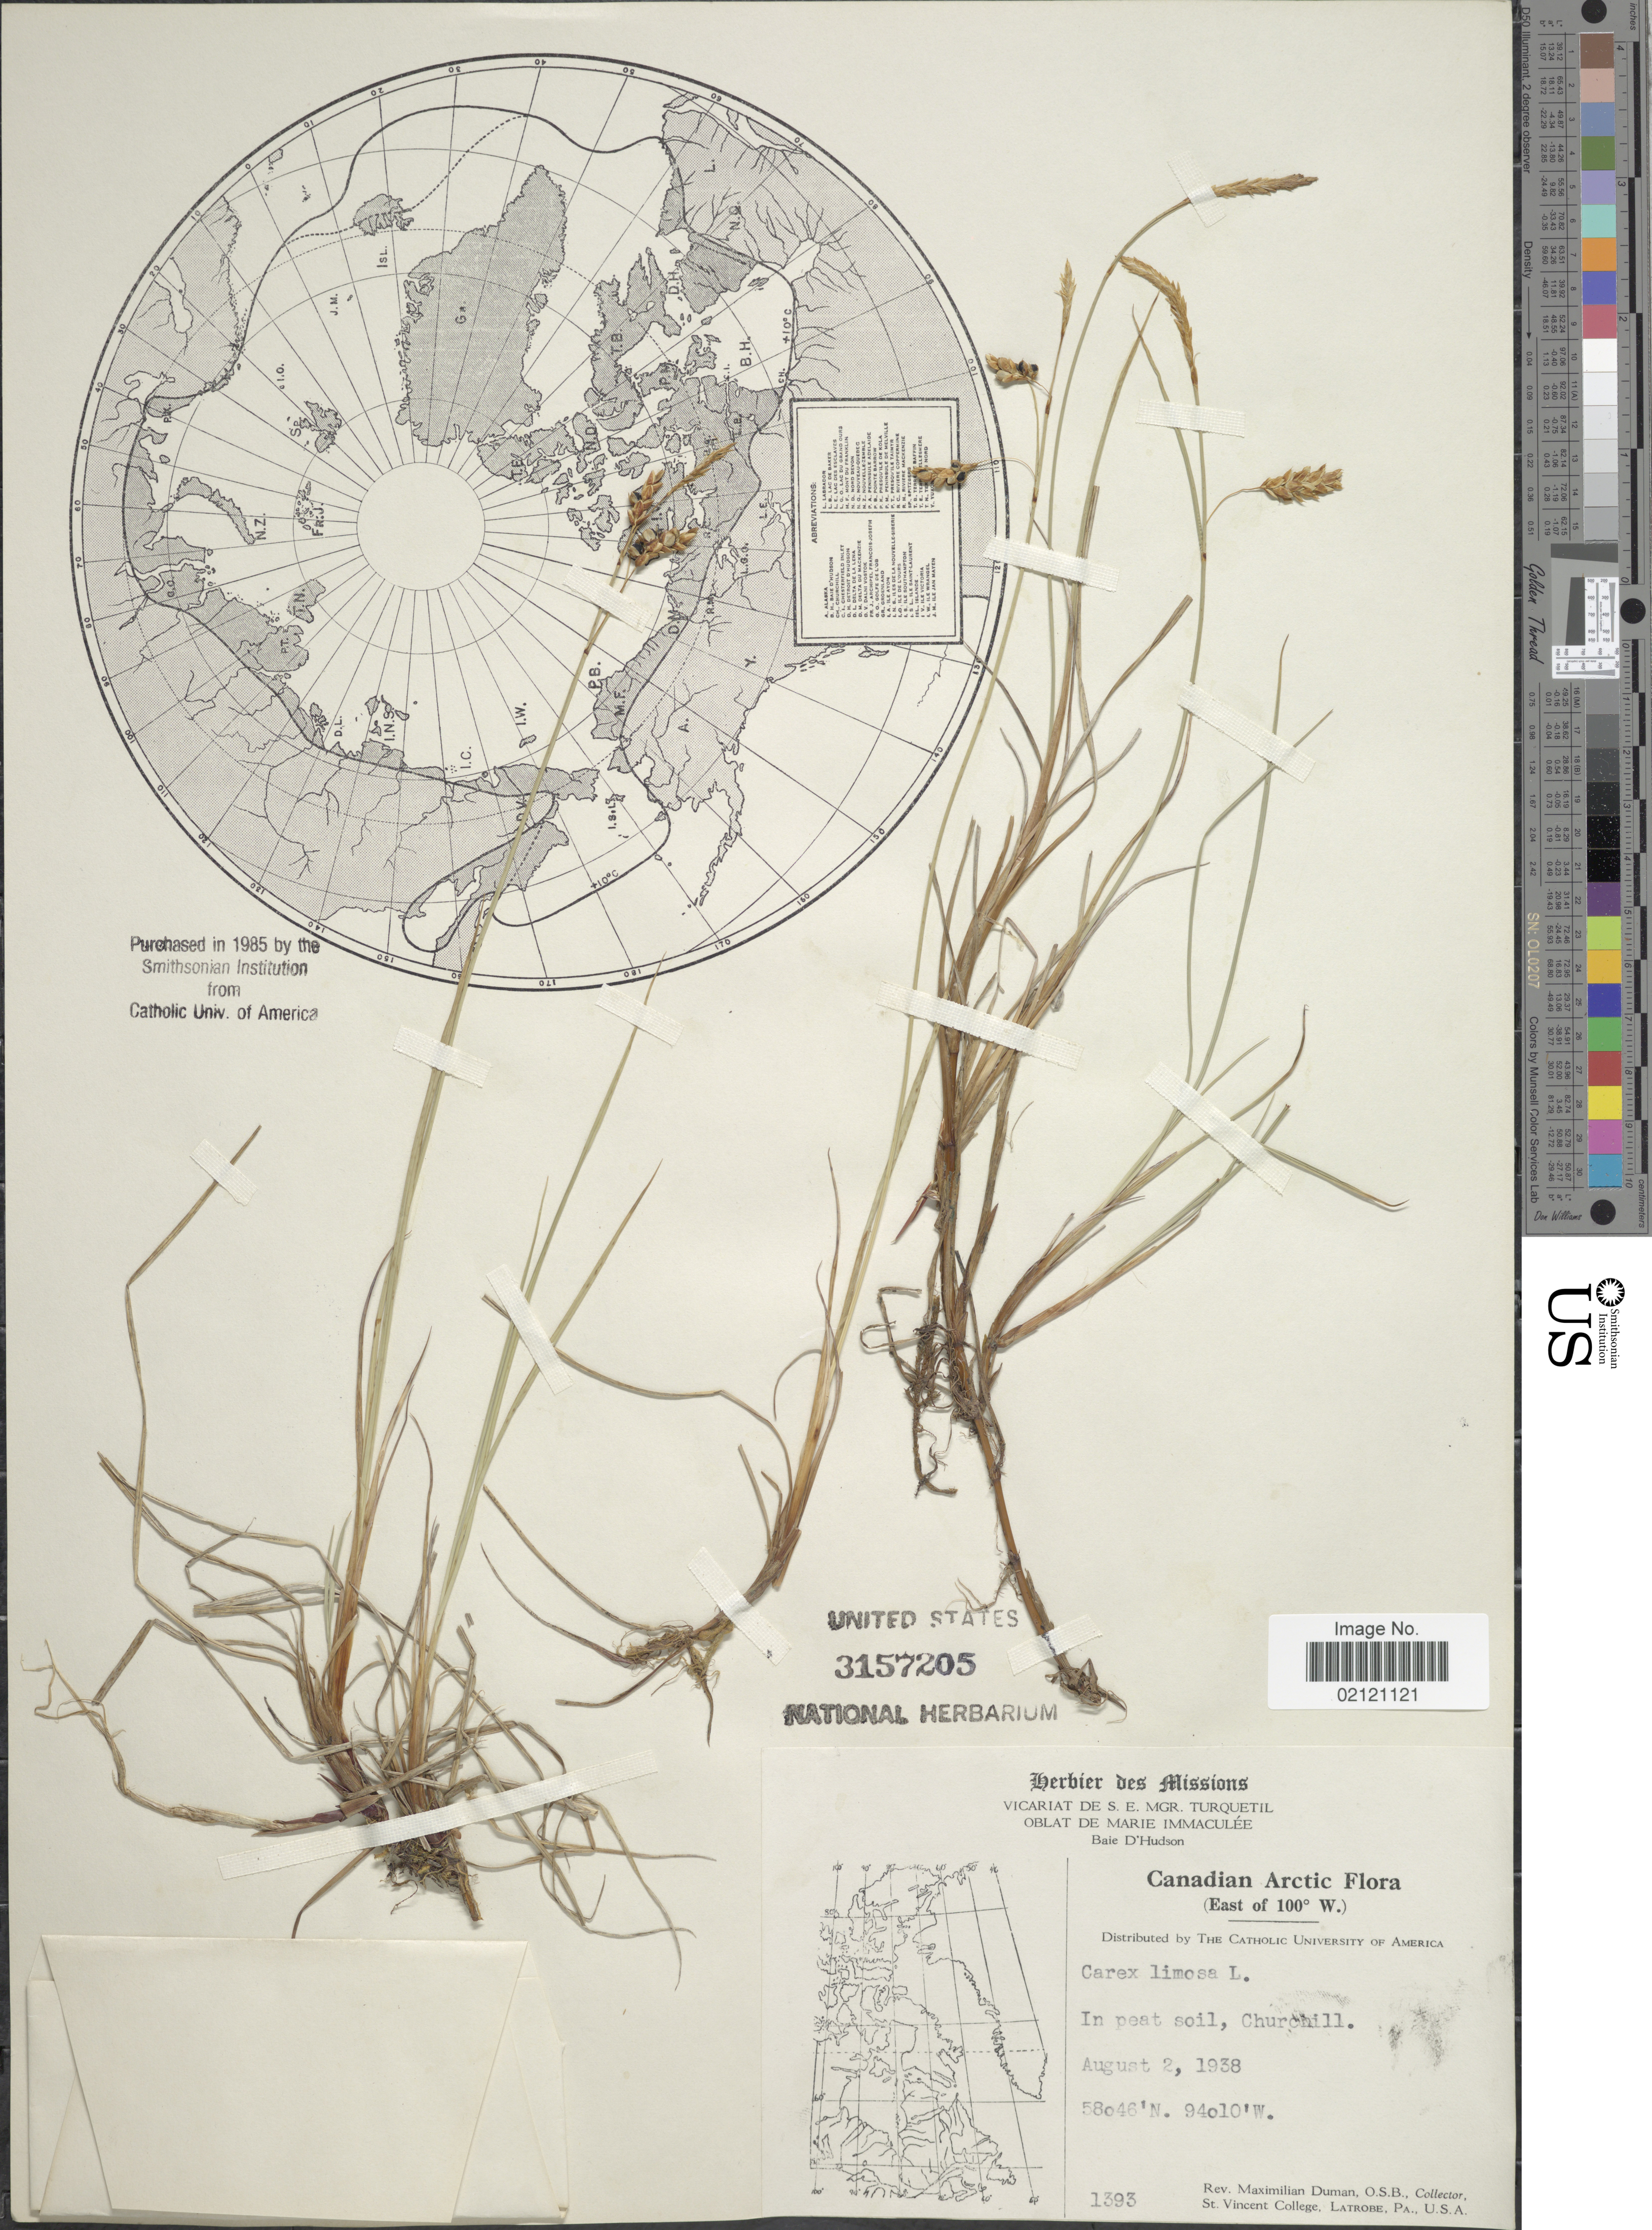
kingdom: Plantae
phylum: Tracheophyta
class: Liliopsida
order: Poales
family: Cyperaceae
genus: Carex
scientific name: Carex limosa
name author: L.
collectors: M. Duman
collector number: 1393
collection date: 1938-08-02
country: Canada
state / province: Manitoba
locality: Canadian Arctic, (East of 100° W.) in peat soil, Churchill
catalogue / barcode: US 3157205